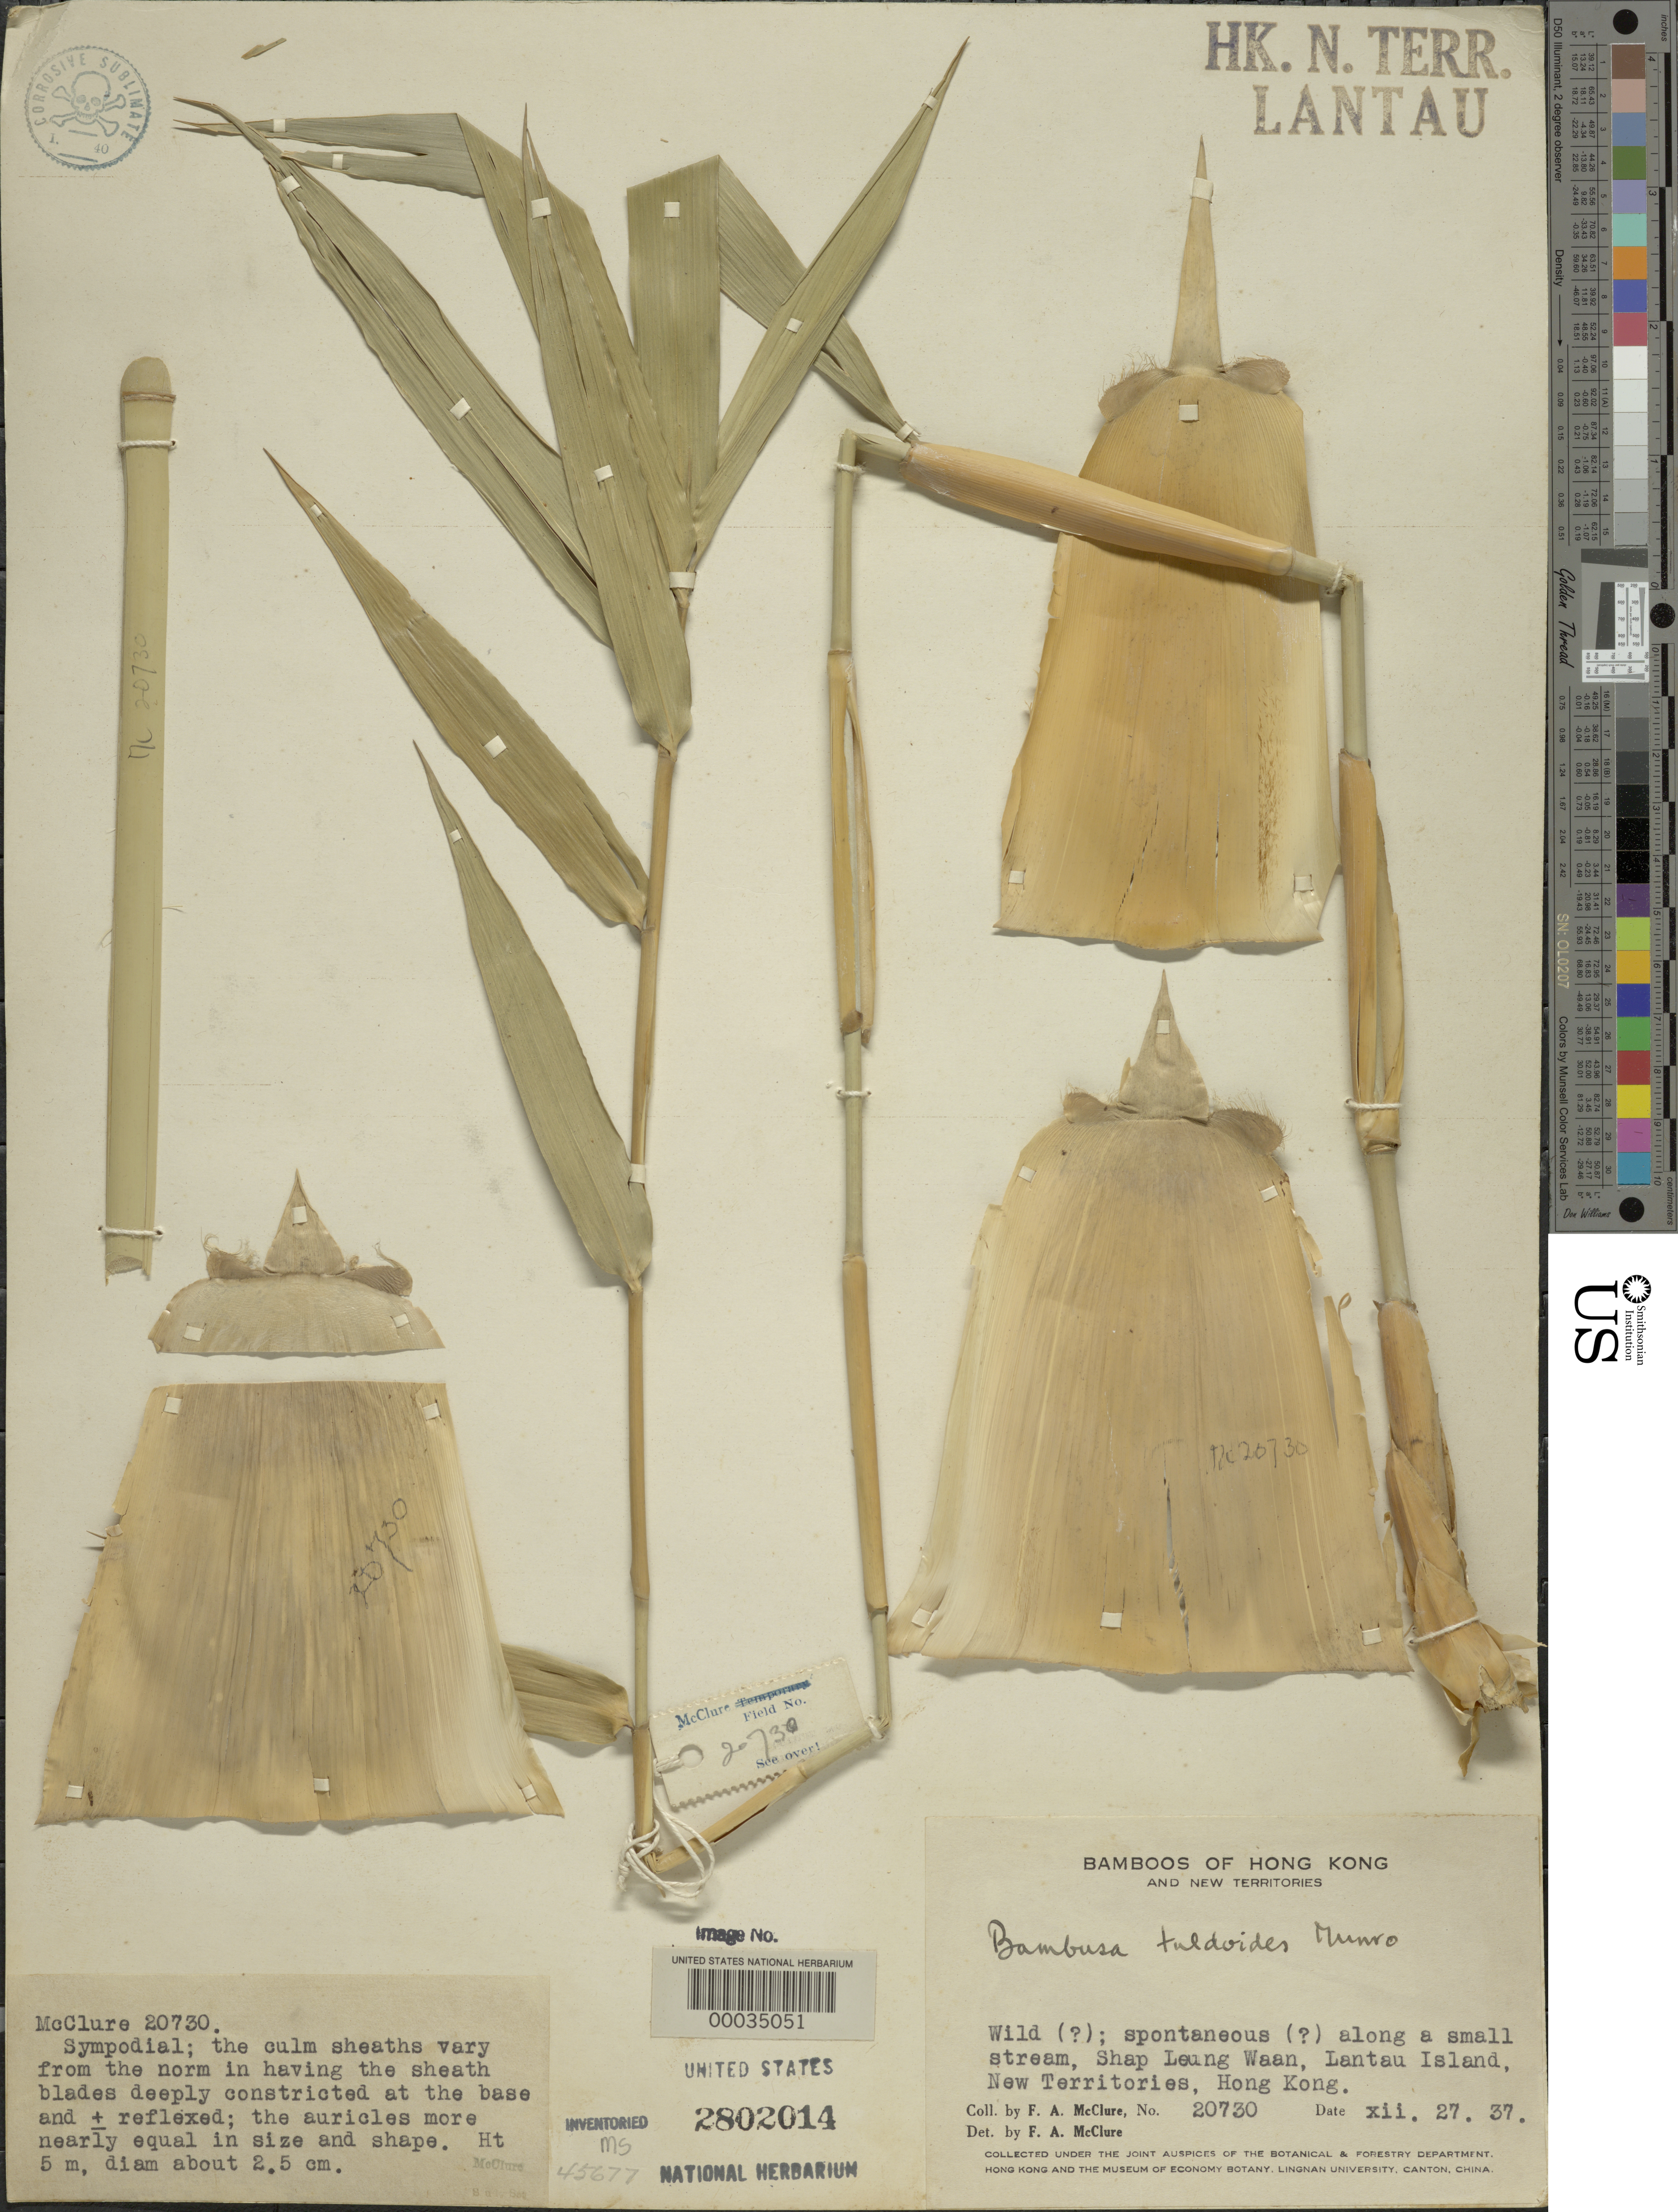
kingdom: Plantae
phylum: Tracheophyta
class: Liliopsida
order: Poales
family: Poaceae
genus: Bambusa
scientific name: Bambusa tuldoides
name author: Munro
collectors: F. A. McClure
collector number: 20730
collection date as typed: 27 Dec 1937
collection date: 1937-12-27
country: China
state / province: Hong Kong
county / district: New Territories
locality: Lantau island, shap leung waan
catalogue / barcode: US 2802014